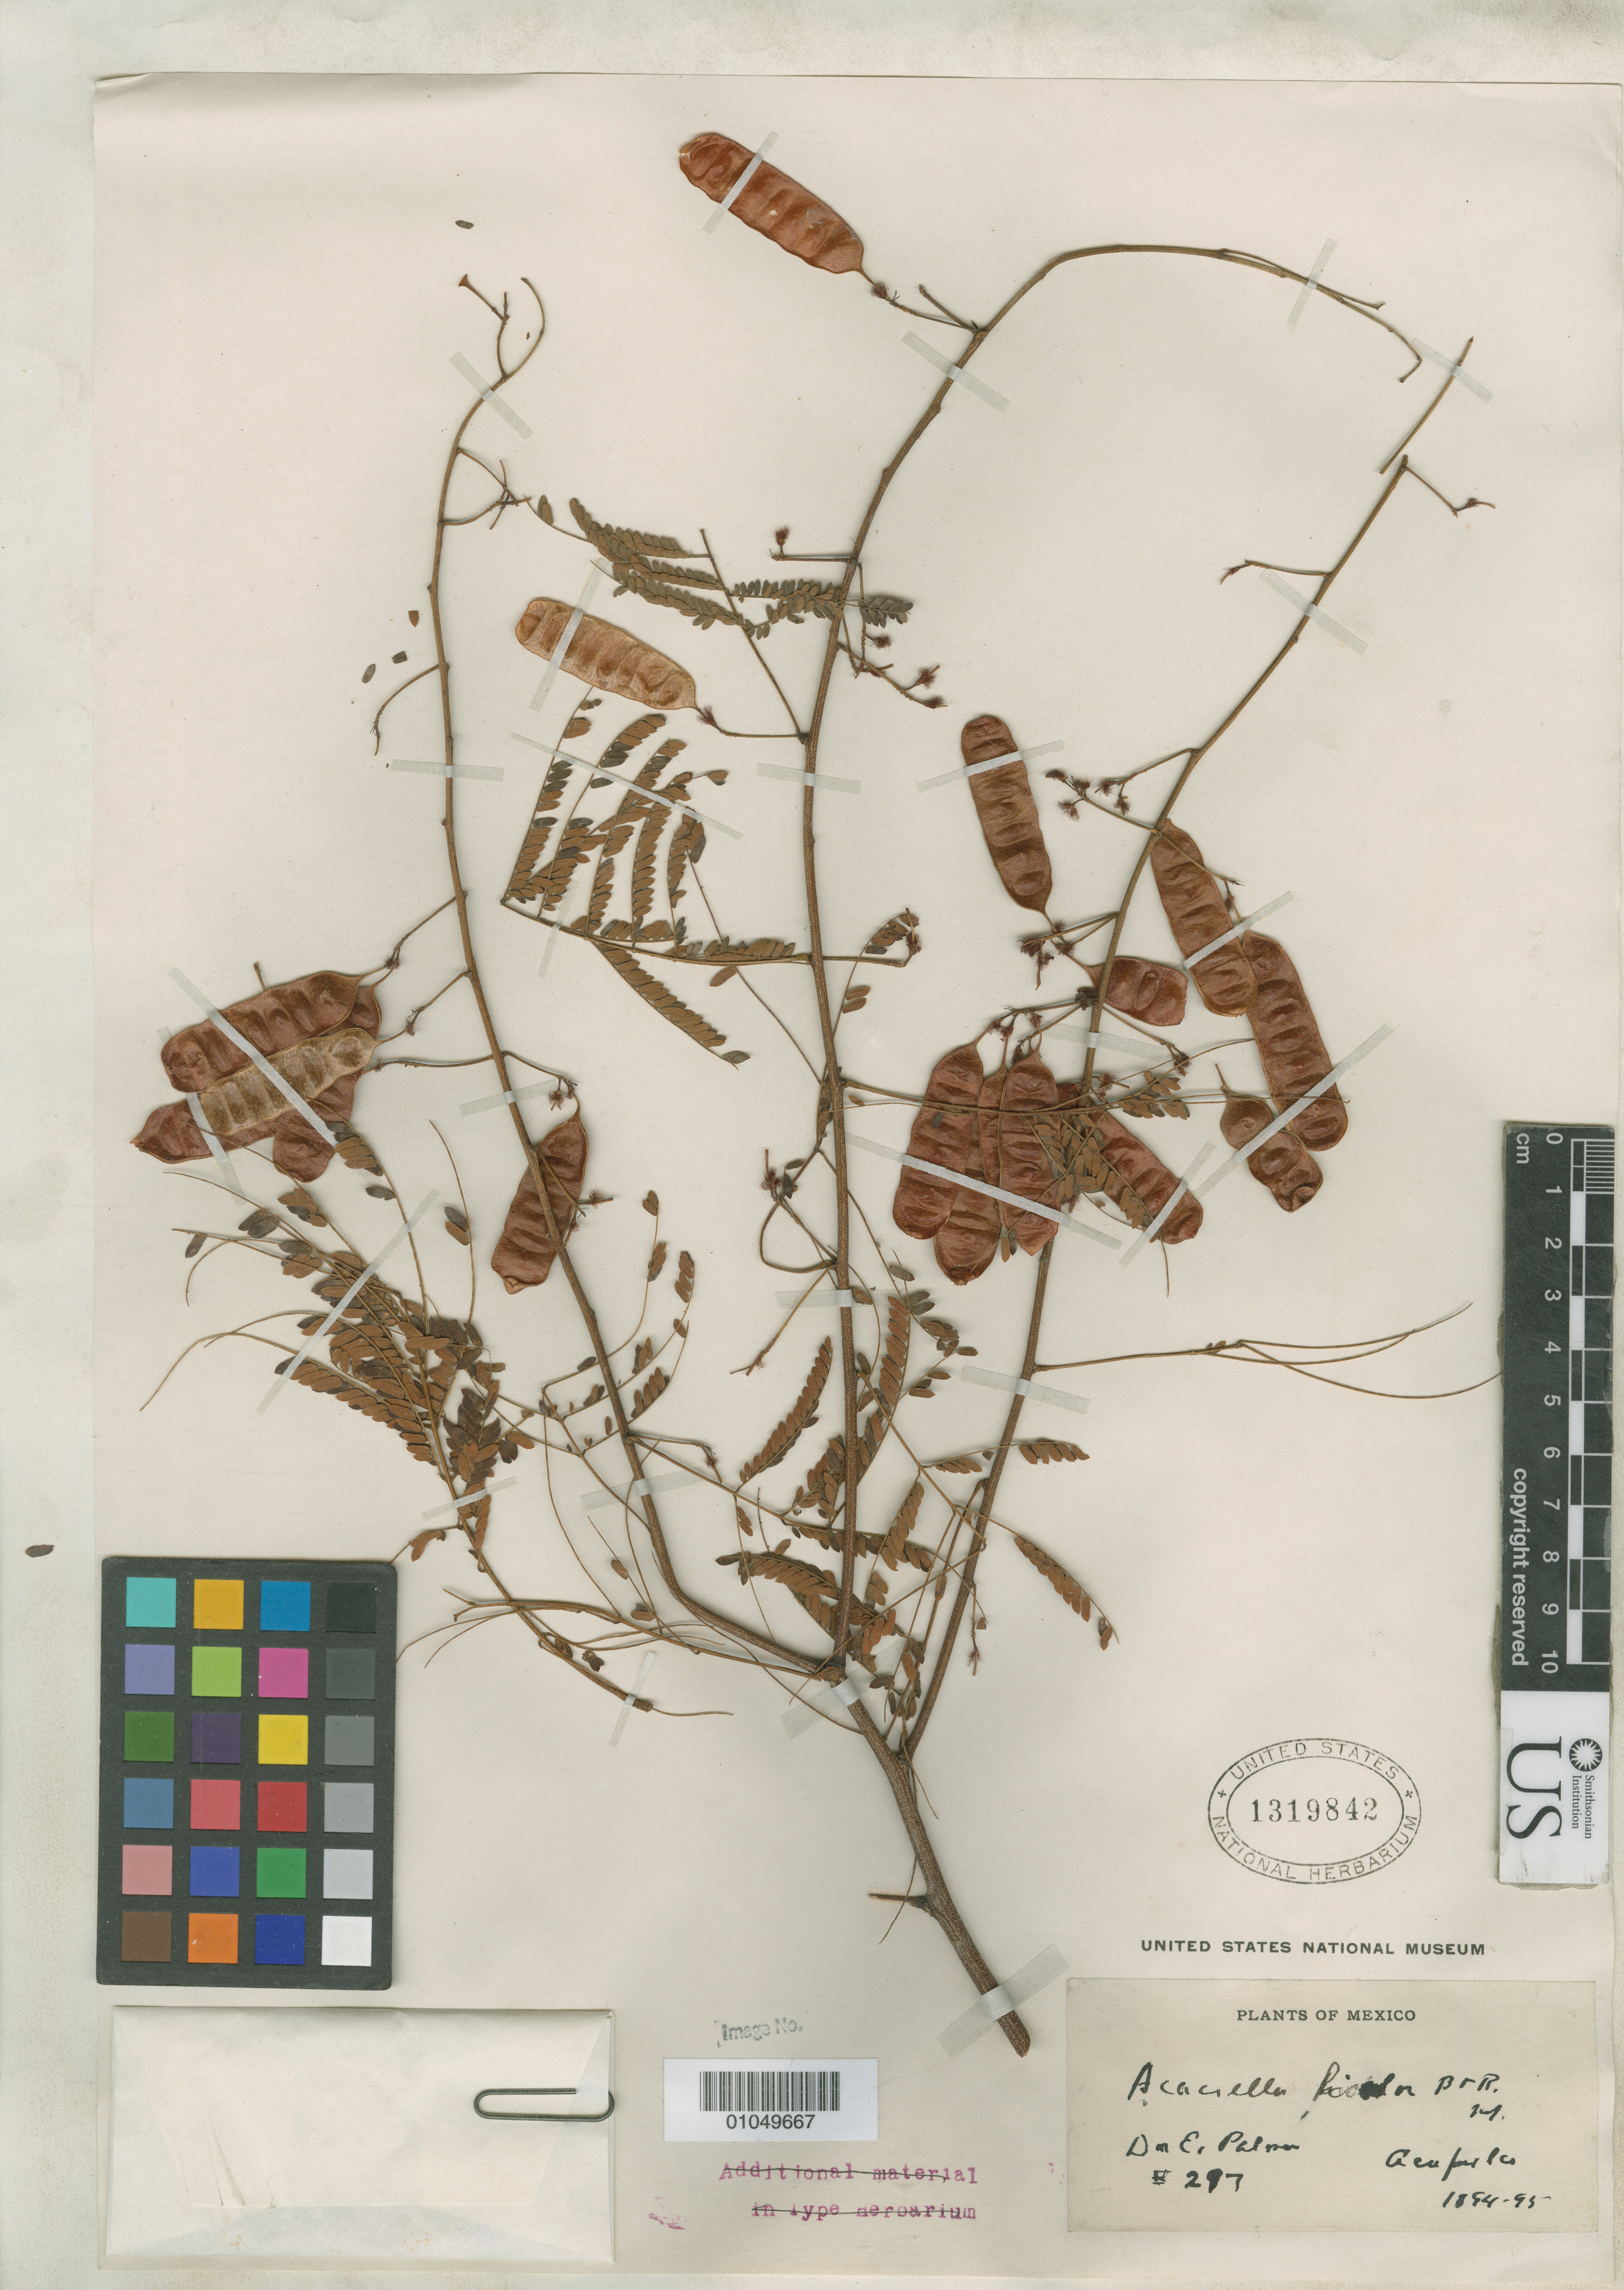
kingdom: Plantae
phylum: Tracheophyta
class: Magnoliopsida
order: Fabales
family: Fabaceae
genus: Acaciella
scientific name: Acaciella bicolor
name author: Britton & Rose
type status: Type Collection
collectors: E. Palmer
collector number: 297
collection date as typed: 1894 to -- --- 1895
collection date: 1894/1895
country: Mexico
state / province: Guerrero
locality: Acapulco.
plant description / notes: Protologue & specimens indicate both flowering & fruiting collections (=syntypes?).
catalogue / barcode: US 1319842